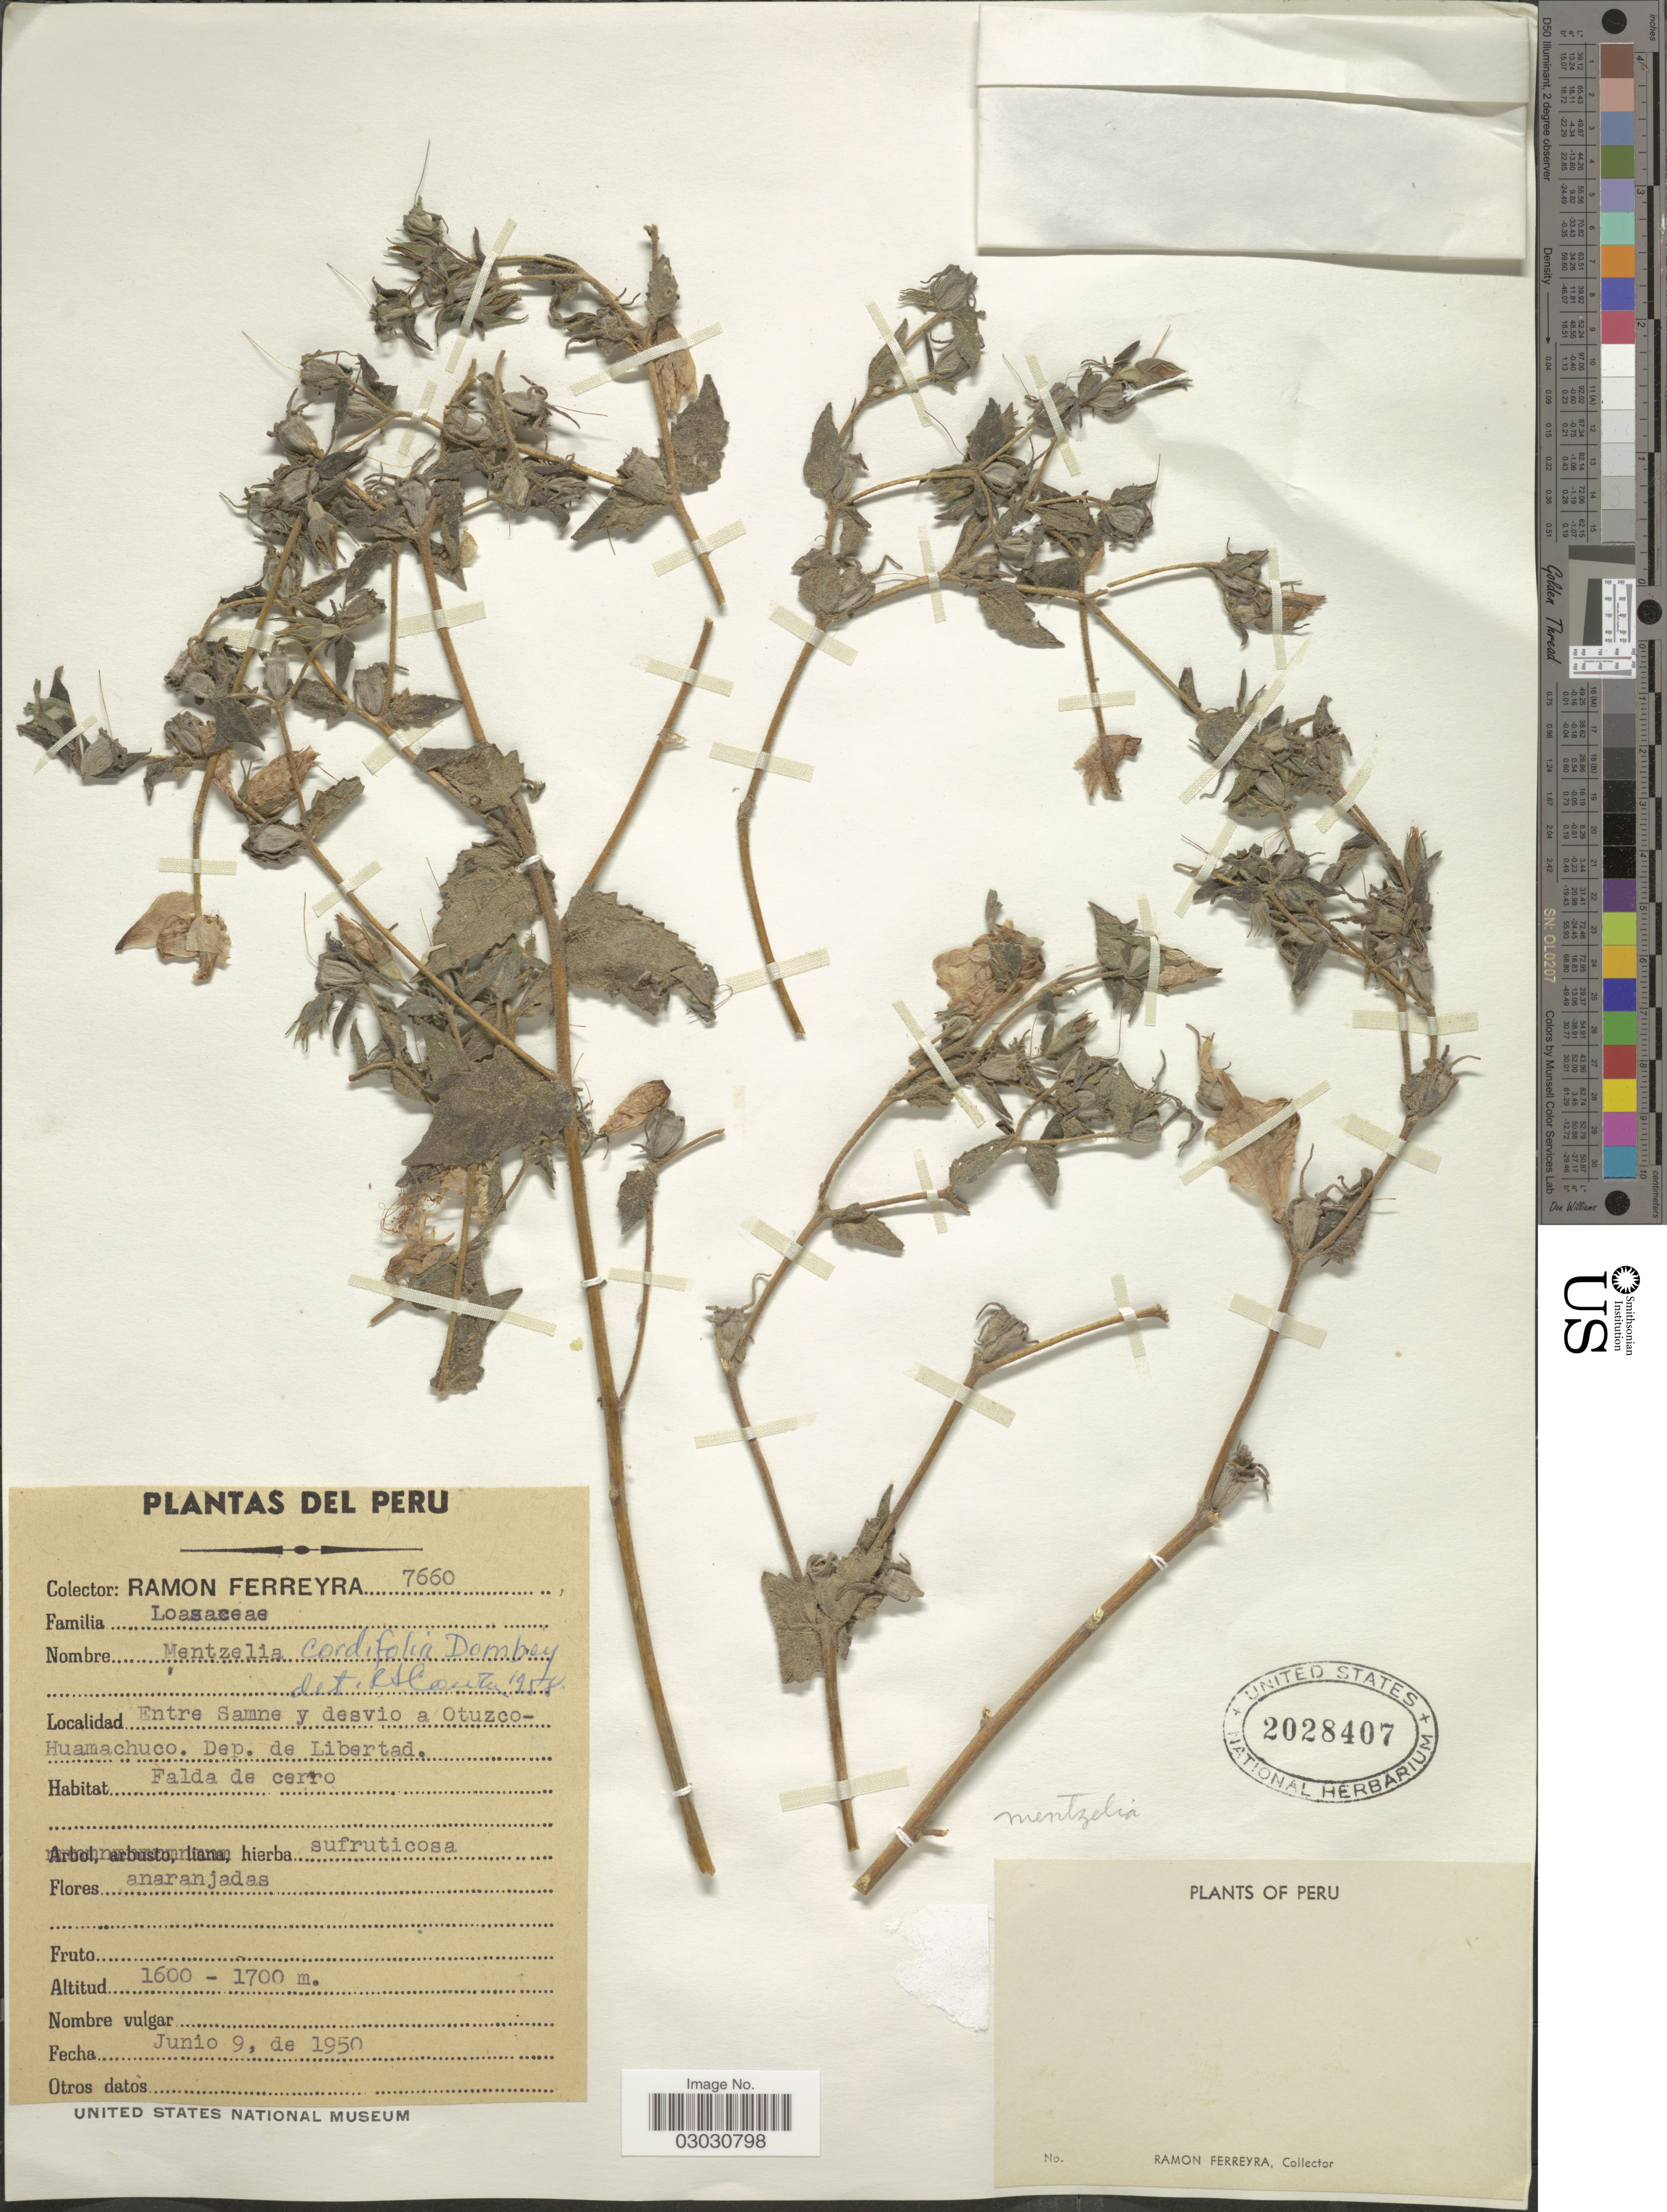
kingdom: Plantae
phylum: Tracheophyta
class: Magnoliopsida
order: Cornales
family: Loasaceae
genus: Mentzelia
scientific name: Mentzelia cordifolia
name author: Dombey ex Urb. & Gilg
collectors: R. A. Ferreyra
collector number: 7660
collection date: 1950-06-09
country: Peru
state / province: La Libertad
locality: Entre Samne y desvio a Otuzco-Huamachuco. Dep. de Libertad.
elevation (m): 1600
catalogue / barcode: US 2028407